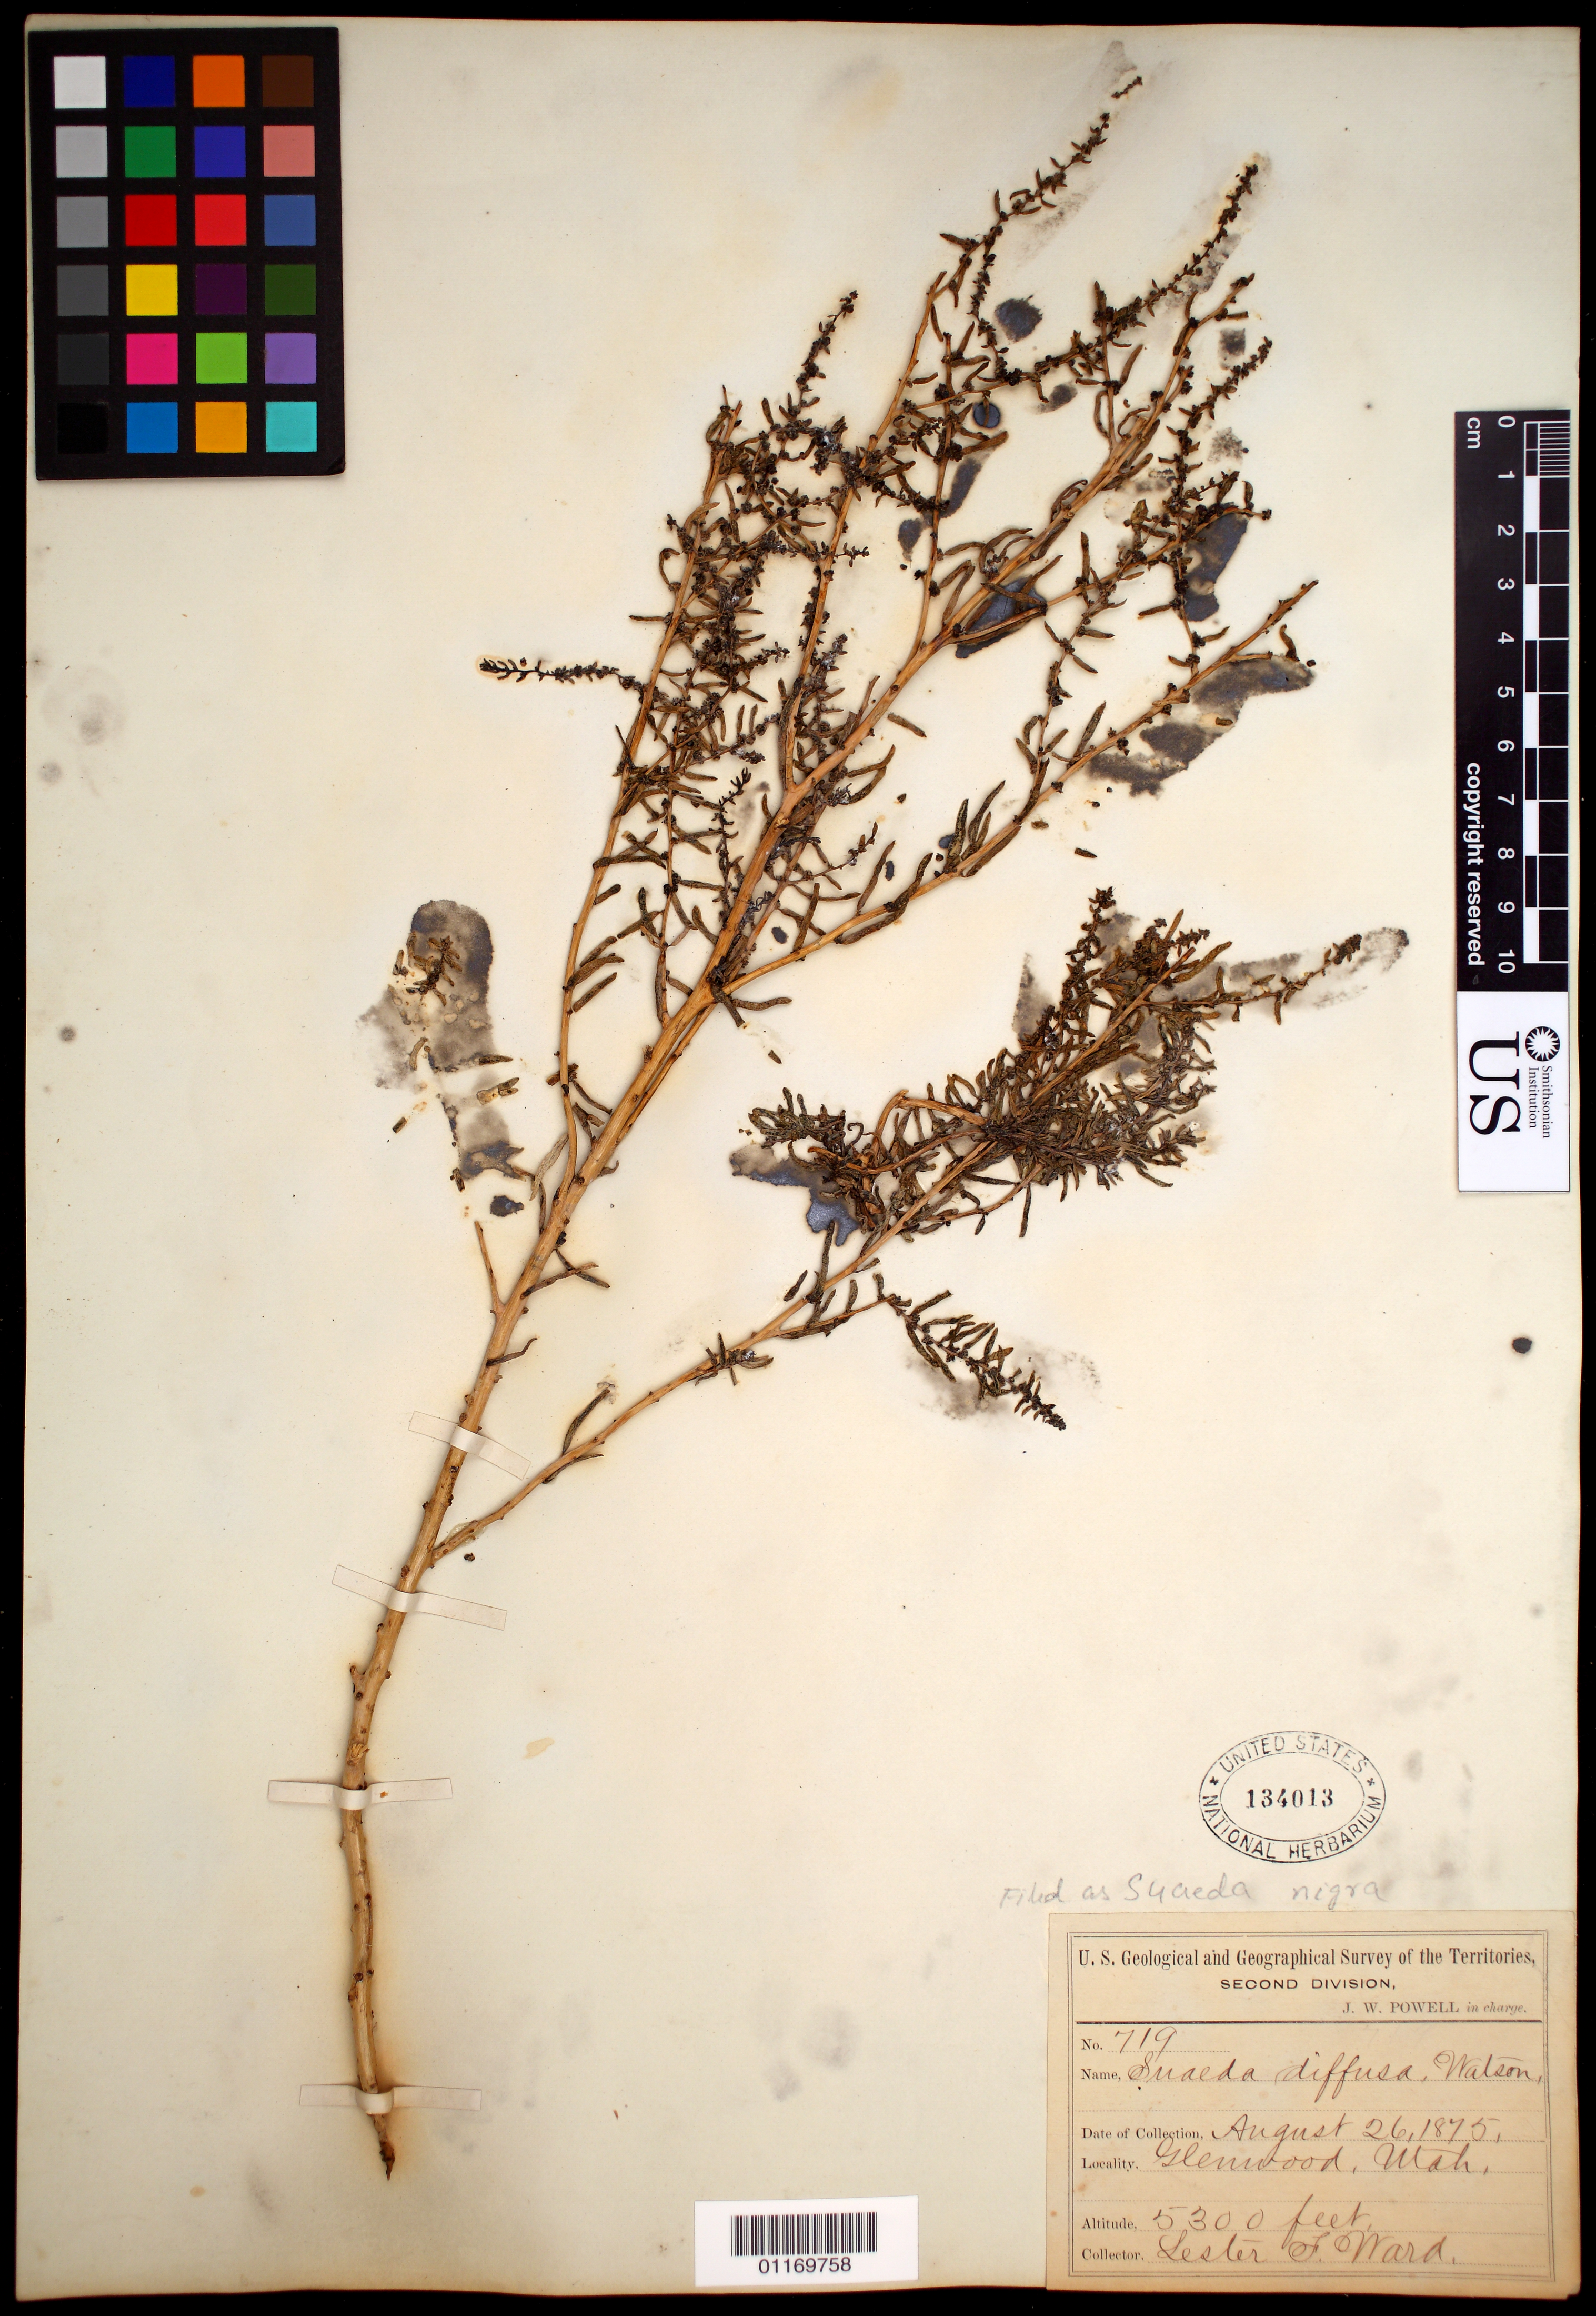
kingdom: Plantae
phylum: Tracheophyta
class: Magnoliopsida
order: Caryophyllales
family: Amaranthaceae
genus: Suaeda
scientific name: Suaeda nigra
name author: (Raf.) J.F. Macbr.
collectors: L. F. Ward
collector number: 719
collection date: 1875-08-26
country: United States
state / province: Utah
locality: Glenwood.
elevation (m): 1615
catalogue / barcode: US 134013